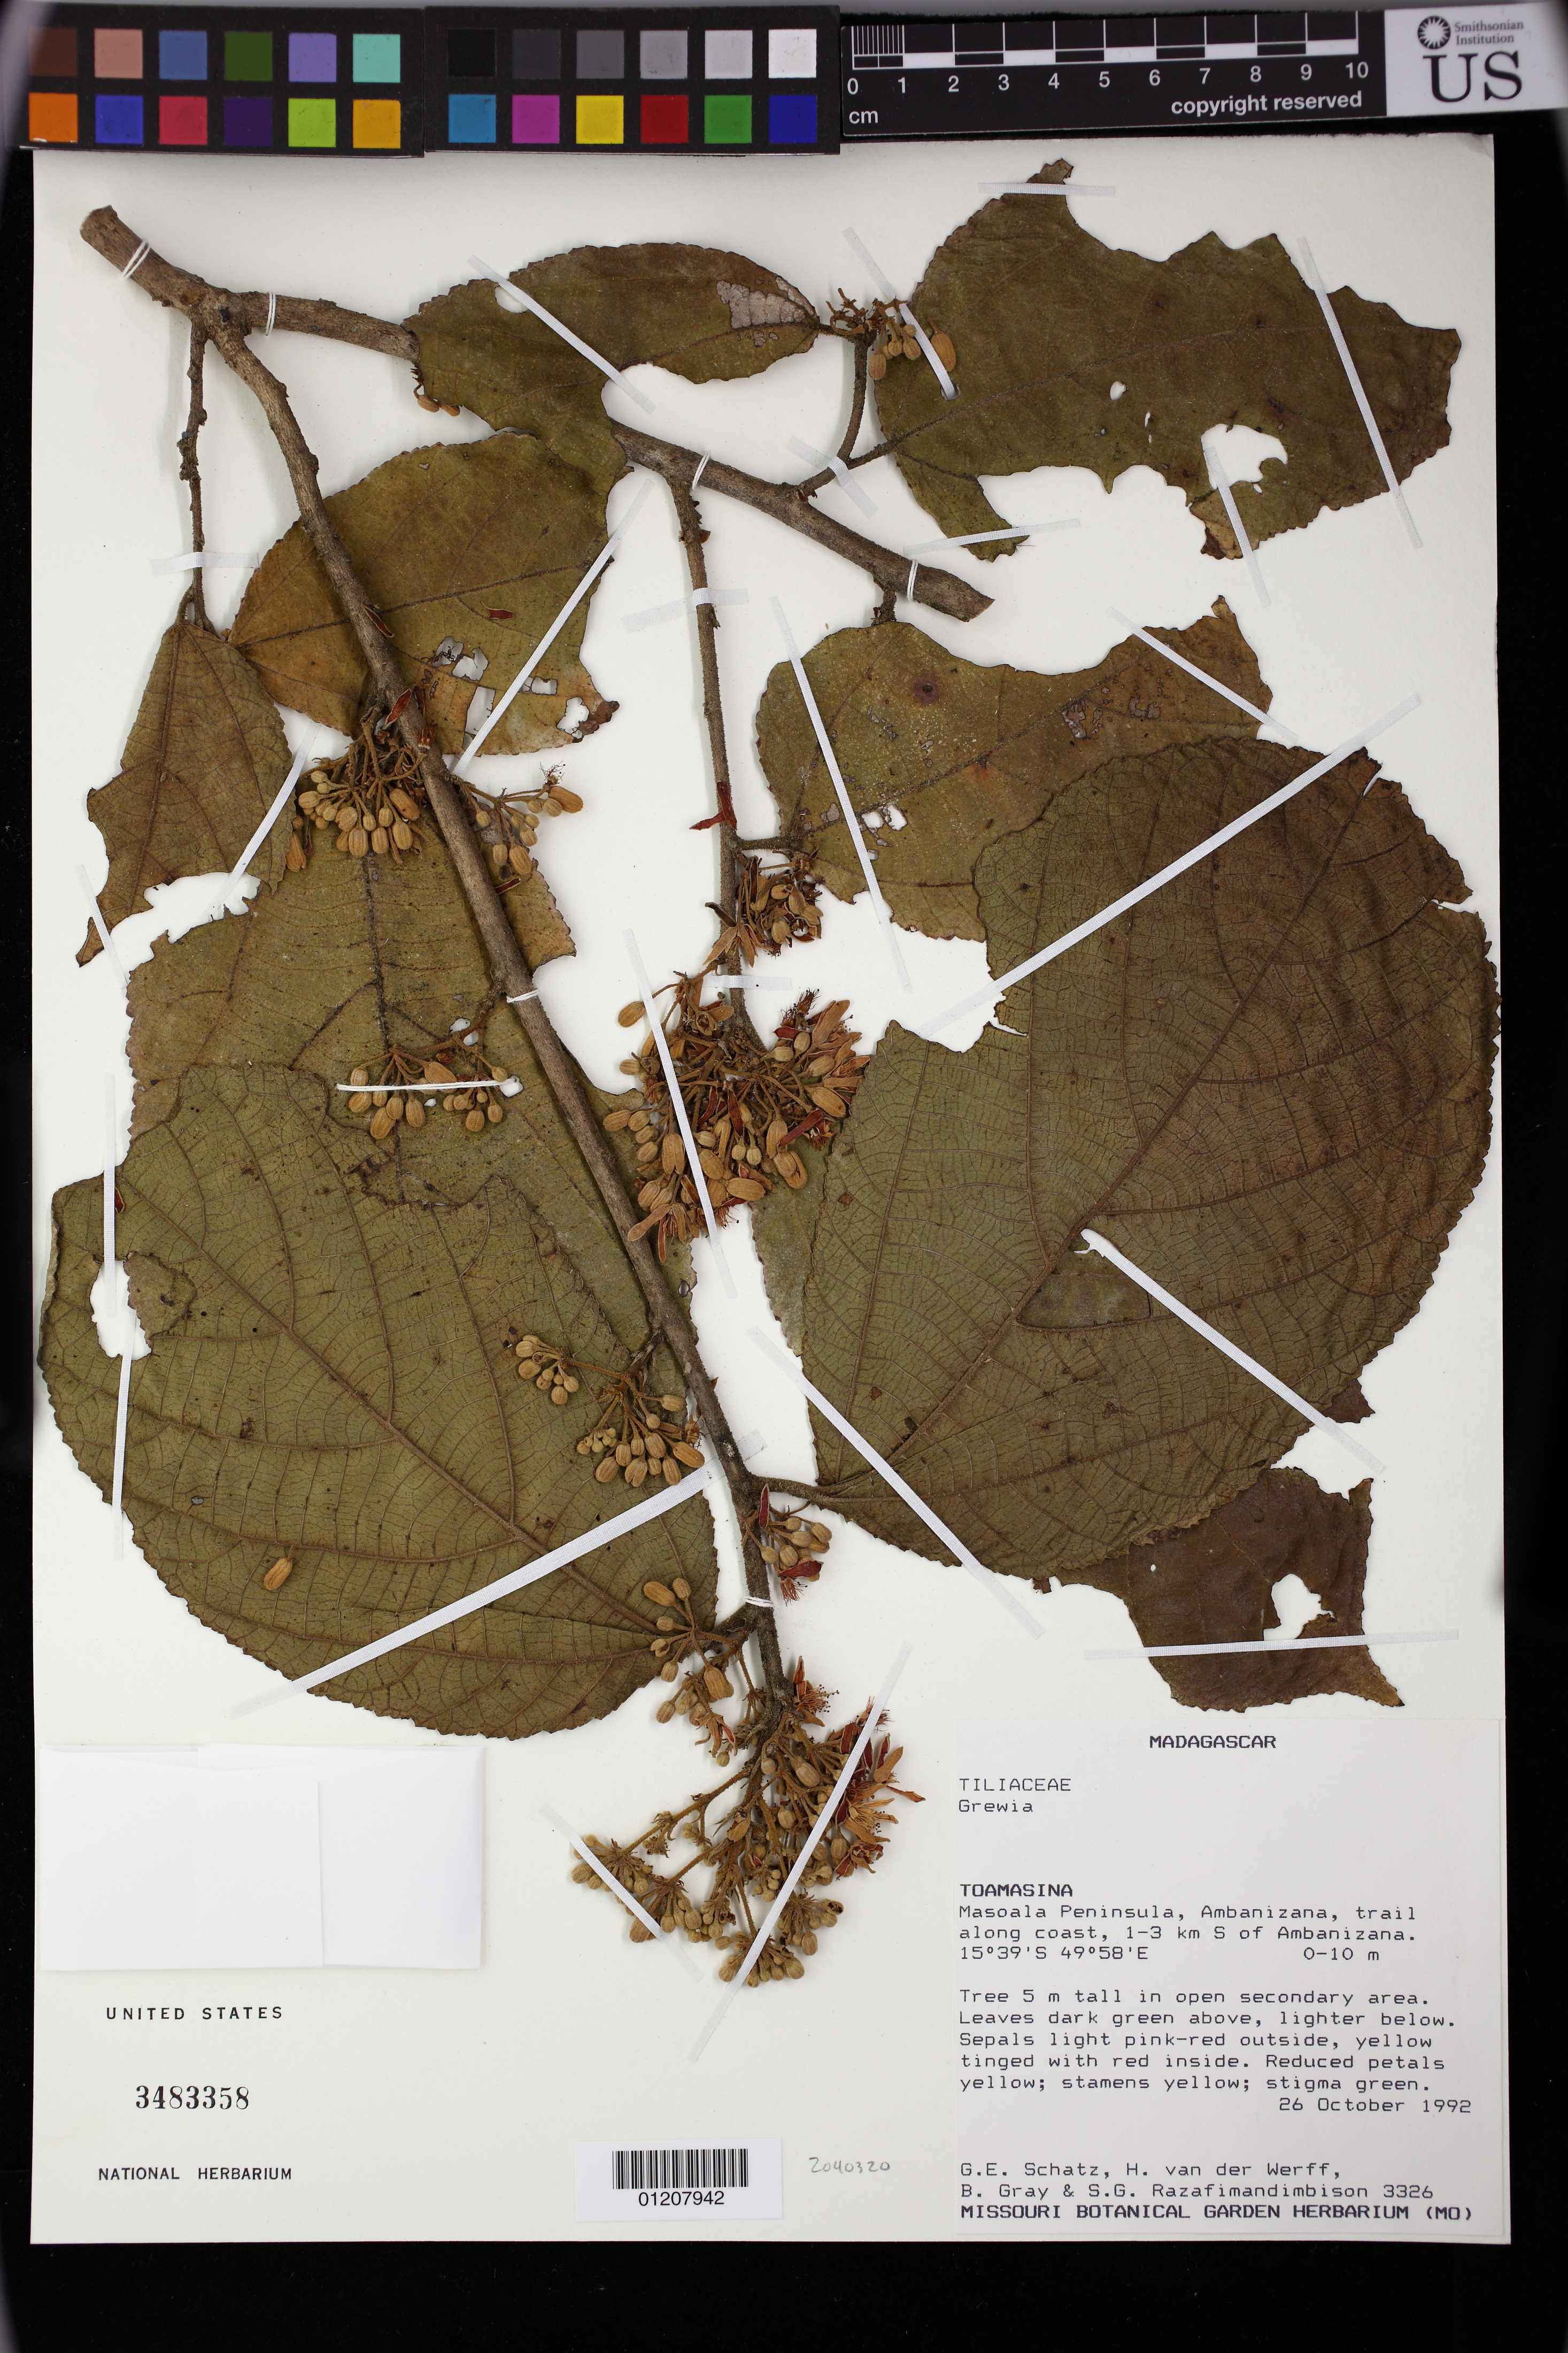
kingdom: Plantae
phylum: Tracheophyta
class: Magnoliopsida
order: Malvales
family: Malvaceae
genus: Grewia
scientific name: Grewia aprina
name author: Capuron & Mabb. ex Phillipson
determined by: Jourdain-Fievet, L.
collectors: G. Schatz, H. van der Werff, B. Gray & S. Razafimandimbison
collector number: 3326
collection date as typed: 26 Oct 1992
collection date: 1992-10-26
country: Madagascar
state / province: Analanjirofo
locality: Toamasina: Masoala Peninsula, Ambanizana, trail along coast, 1-3 km S of Ambanizana.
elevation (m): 0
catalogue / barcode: US 3483358